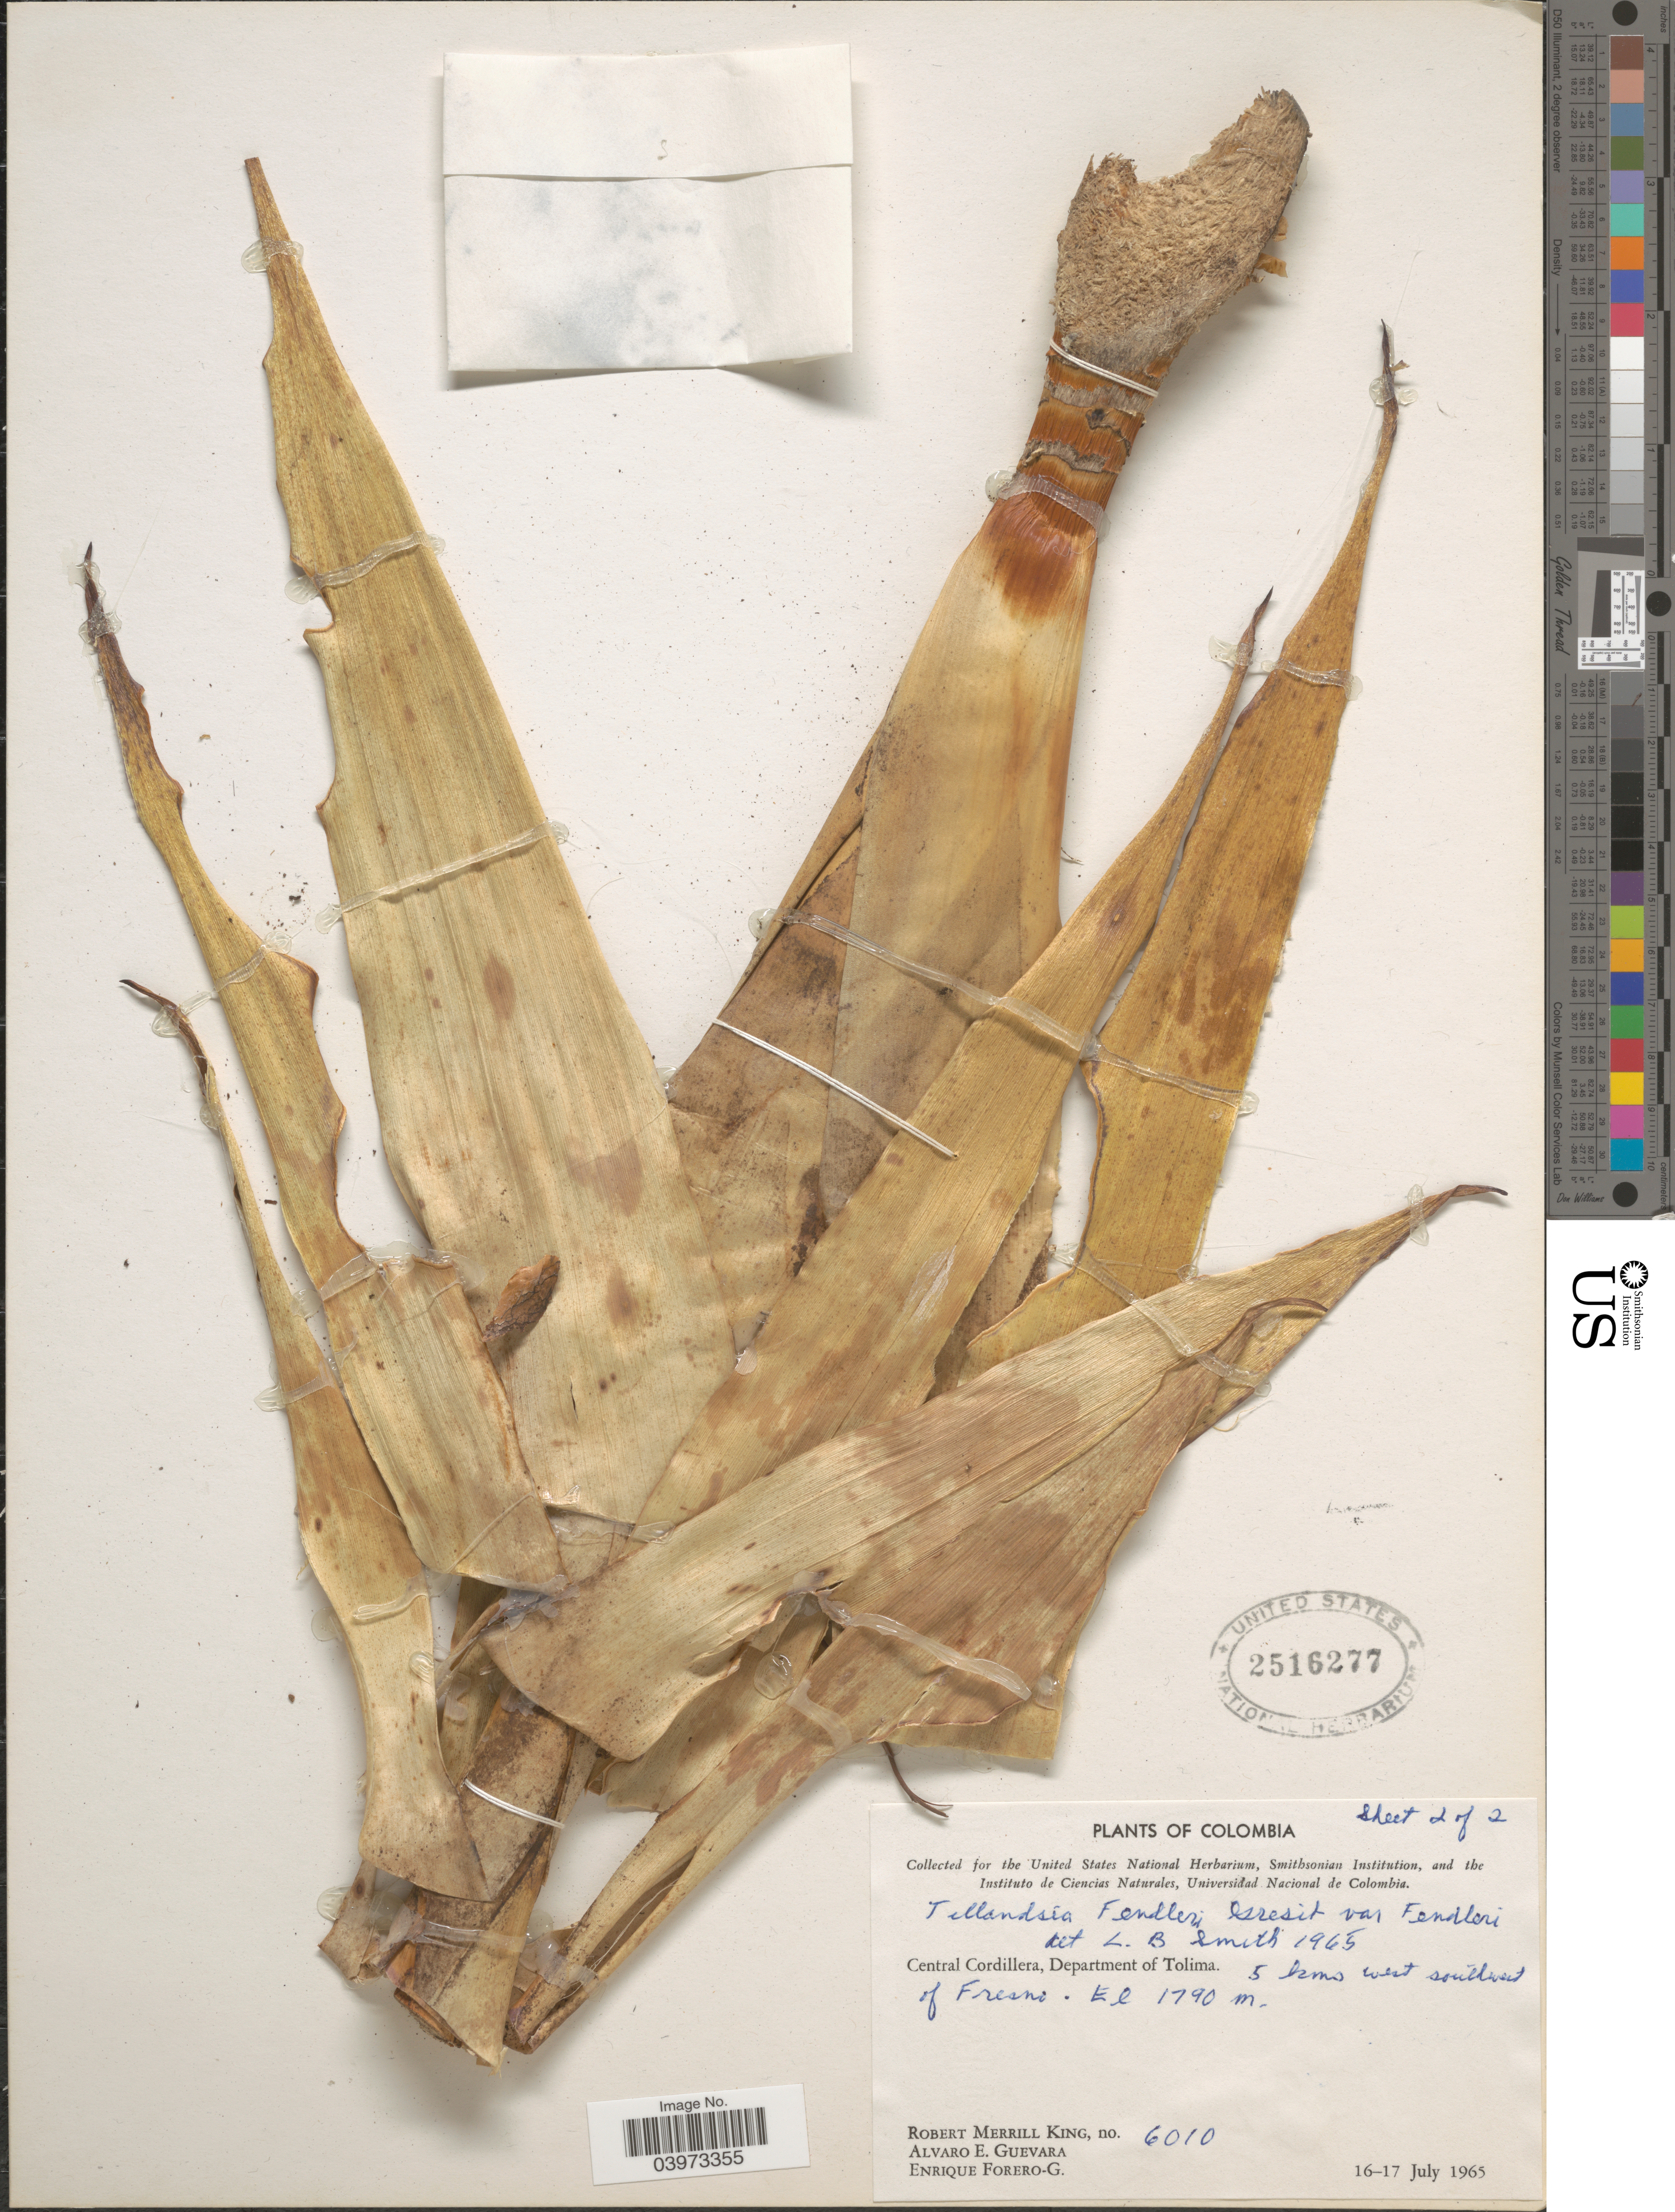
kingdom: Plantae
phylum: Tracheophyta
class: Liliopsida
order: Poales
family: Bromeliaceae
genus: Tillandsia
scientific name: Tillandsia fendleri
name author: Griseb.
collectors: R. M. King, A. E. Guevara & E. Forero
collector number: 6010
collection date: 1965-07-16/1965-07-17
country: Colombia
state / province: Tolima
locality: Central Cordillera, Department of Tolima. 5 kms west southwest of Fresno.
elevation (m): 1790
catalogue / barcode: US 2516277